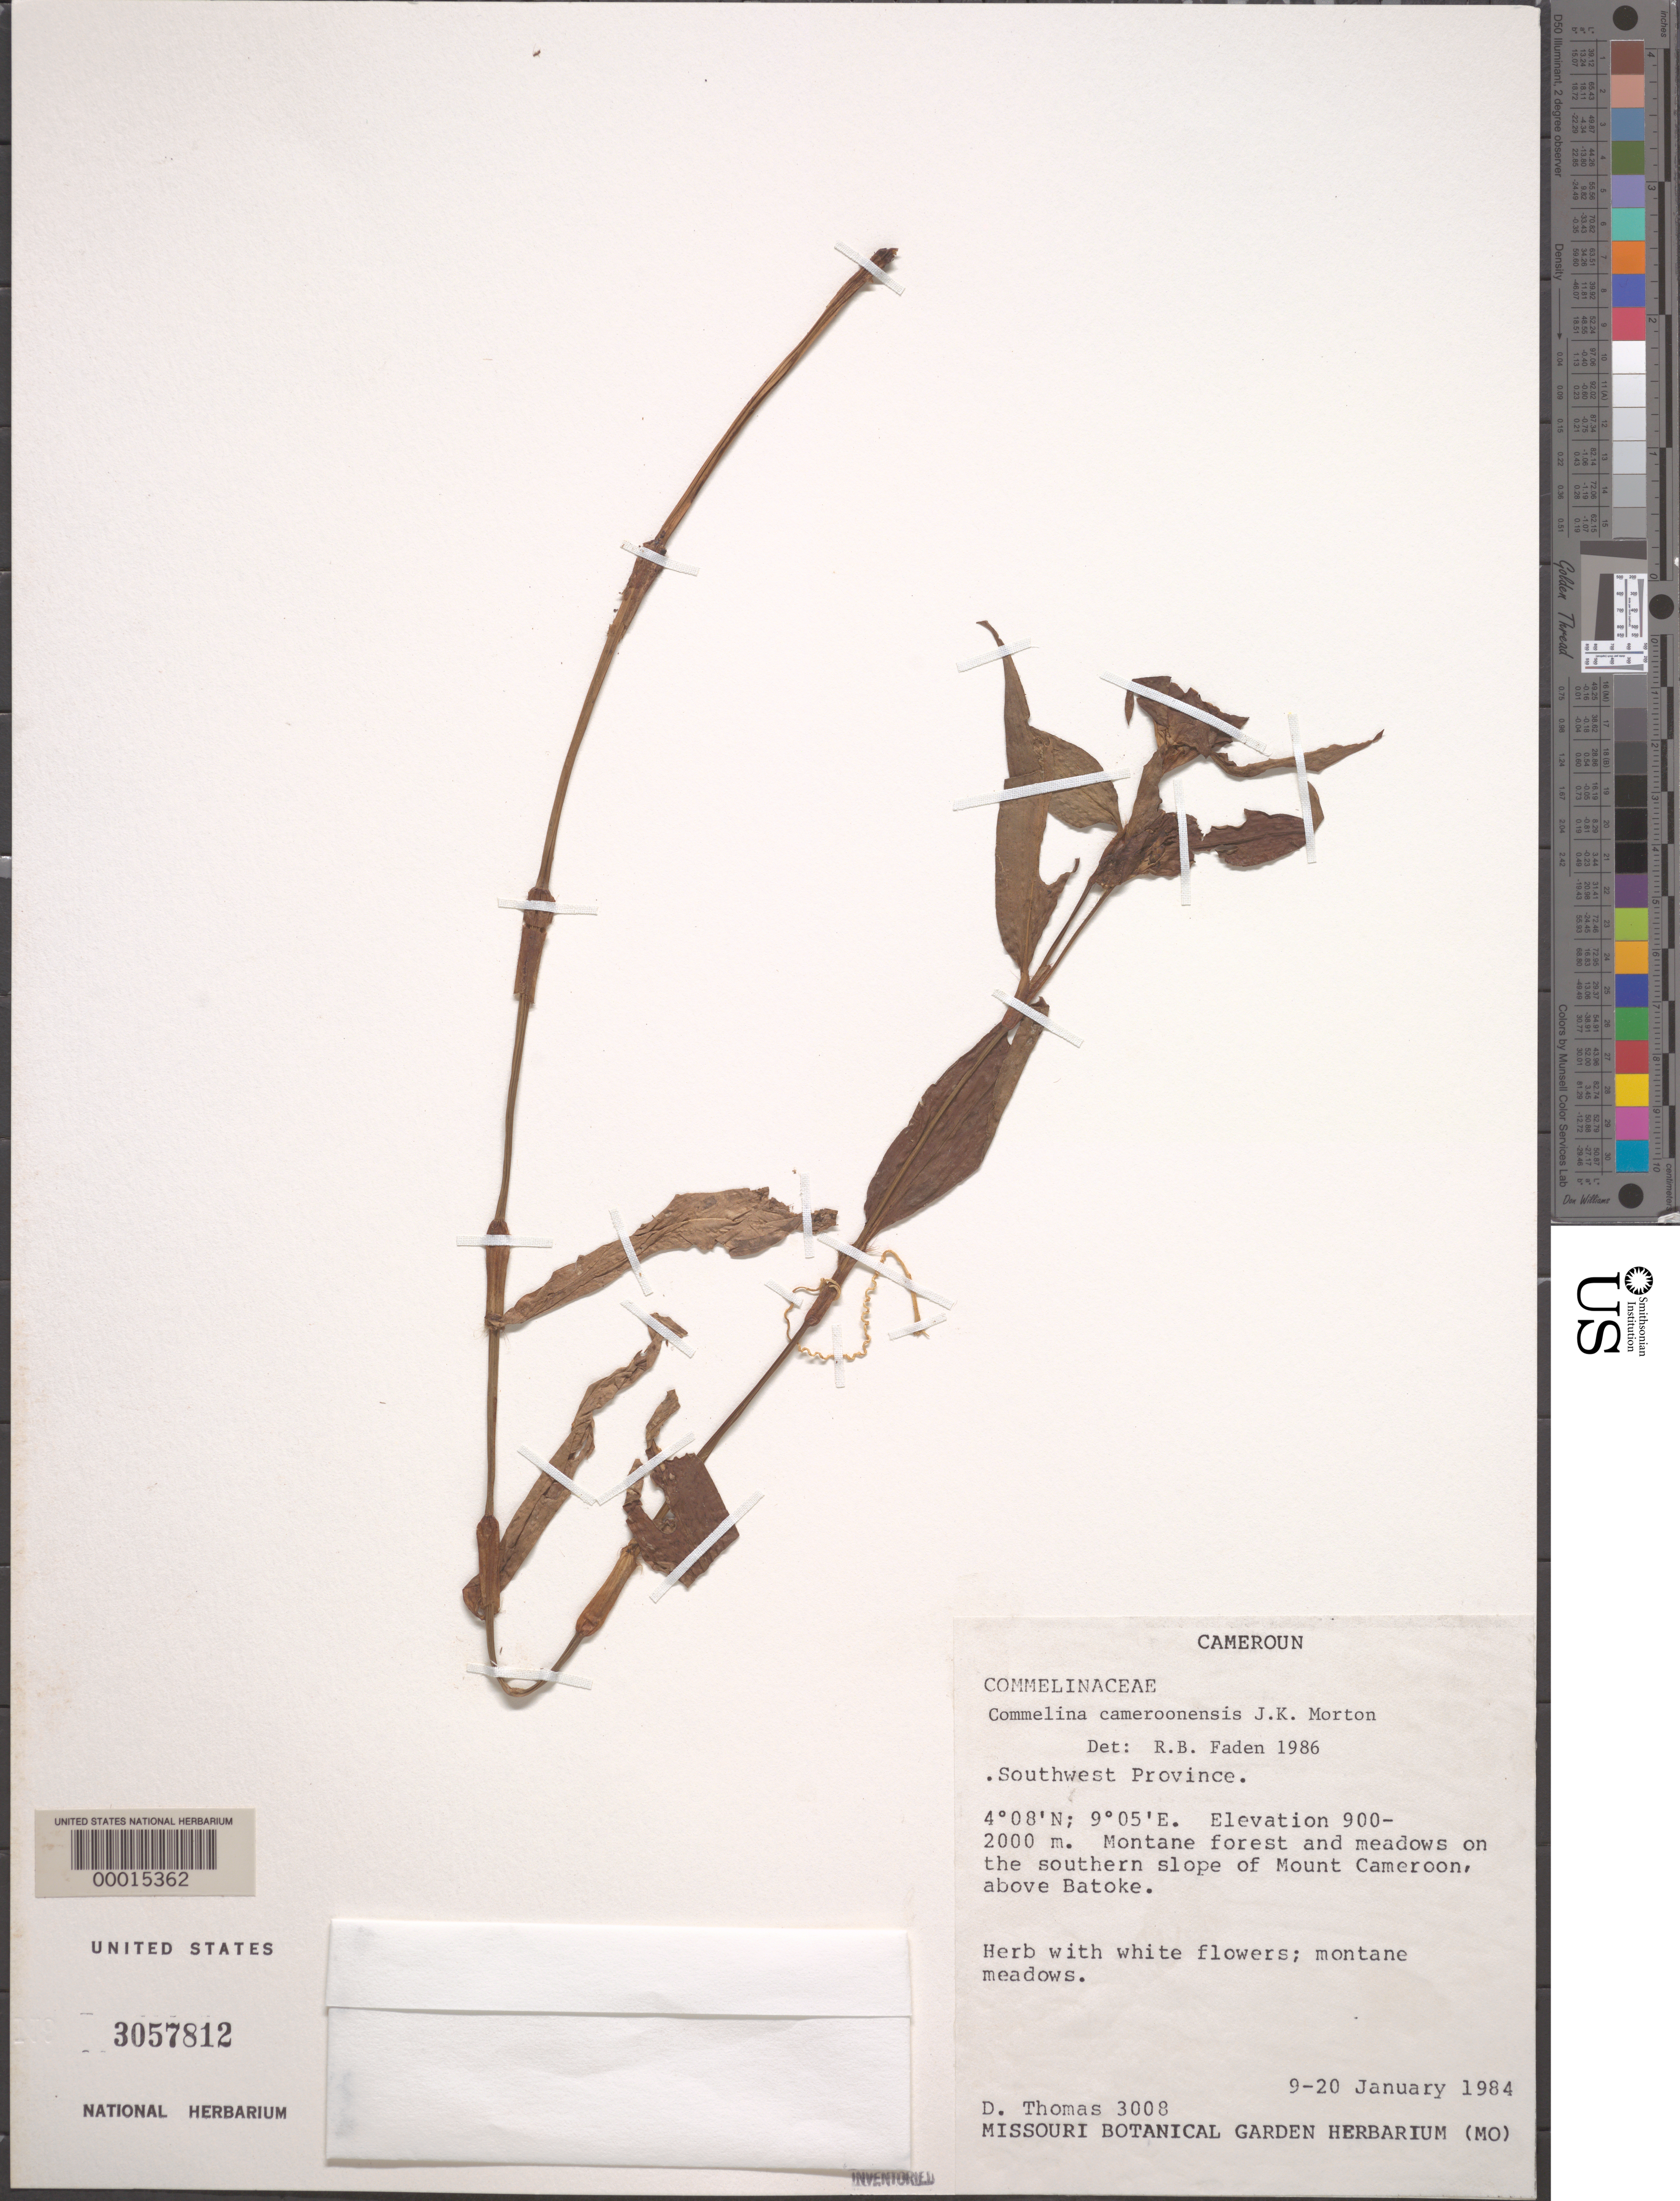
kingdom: Plantae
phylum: Tracheophyta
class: Liliopsida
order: Commelinales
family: Commelinaceae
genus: Commelina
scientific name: Commelina cameroonensis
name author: J.K. Morton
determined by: Faden, Robert B., (US), Smithsonian Institution - National Museum of Natural History (UNITED STATES)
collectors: D. Thomas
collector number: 3008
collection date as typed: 09 Jan 1984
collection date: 1984-01-09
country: Cameroon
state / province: Sud-Ouest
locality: Mt. cameroon, above batoke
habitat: Southern slope, montane meadows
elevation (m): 900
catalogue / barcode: US 3057812